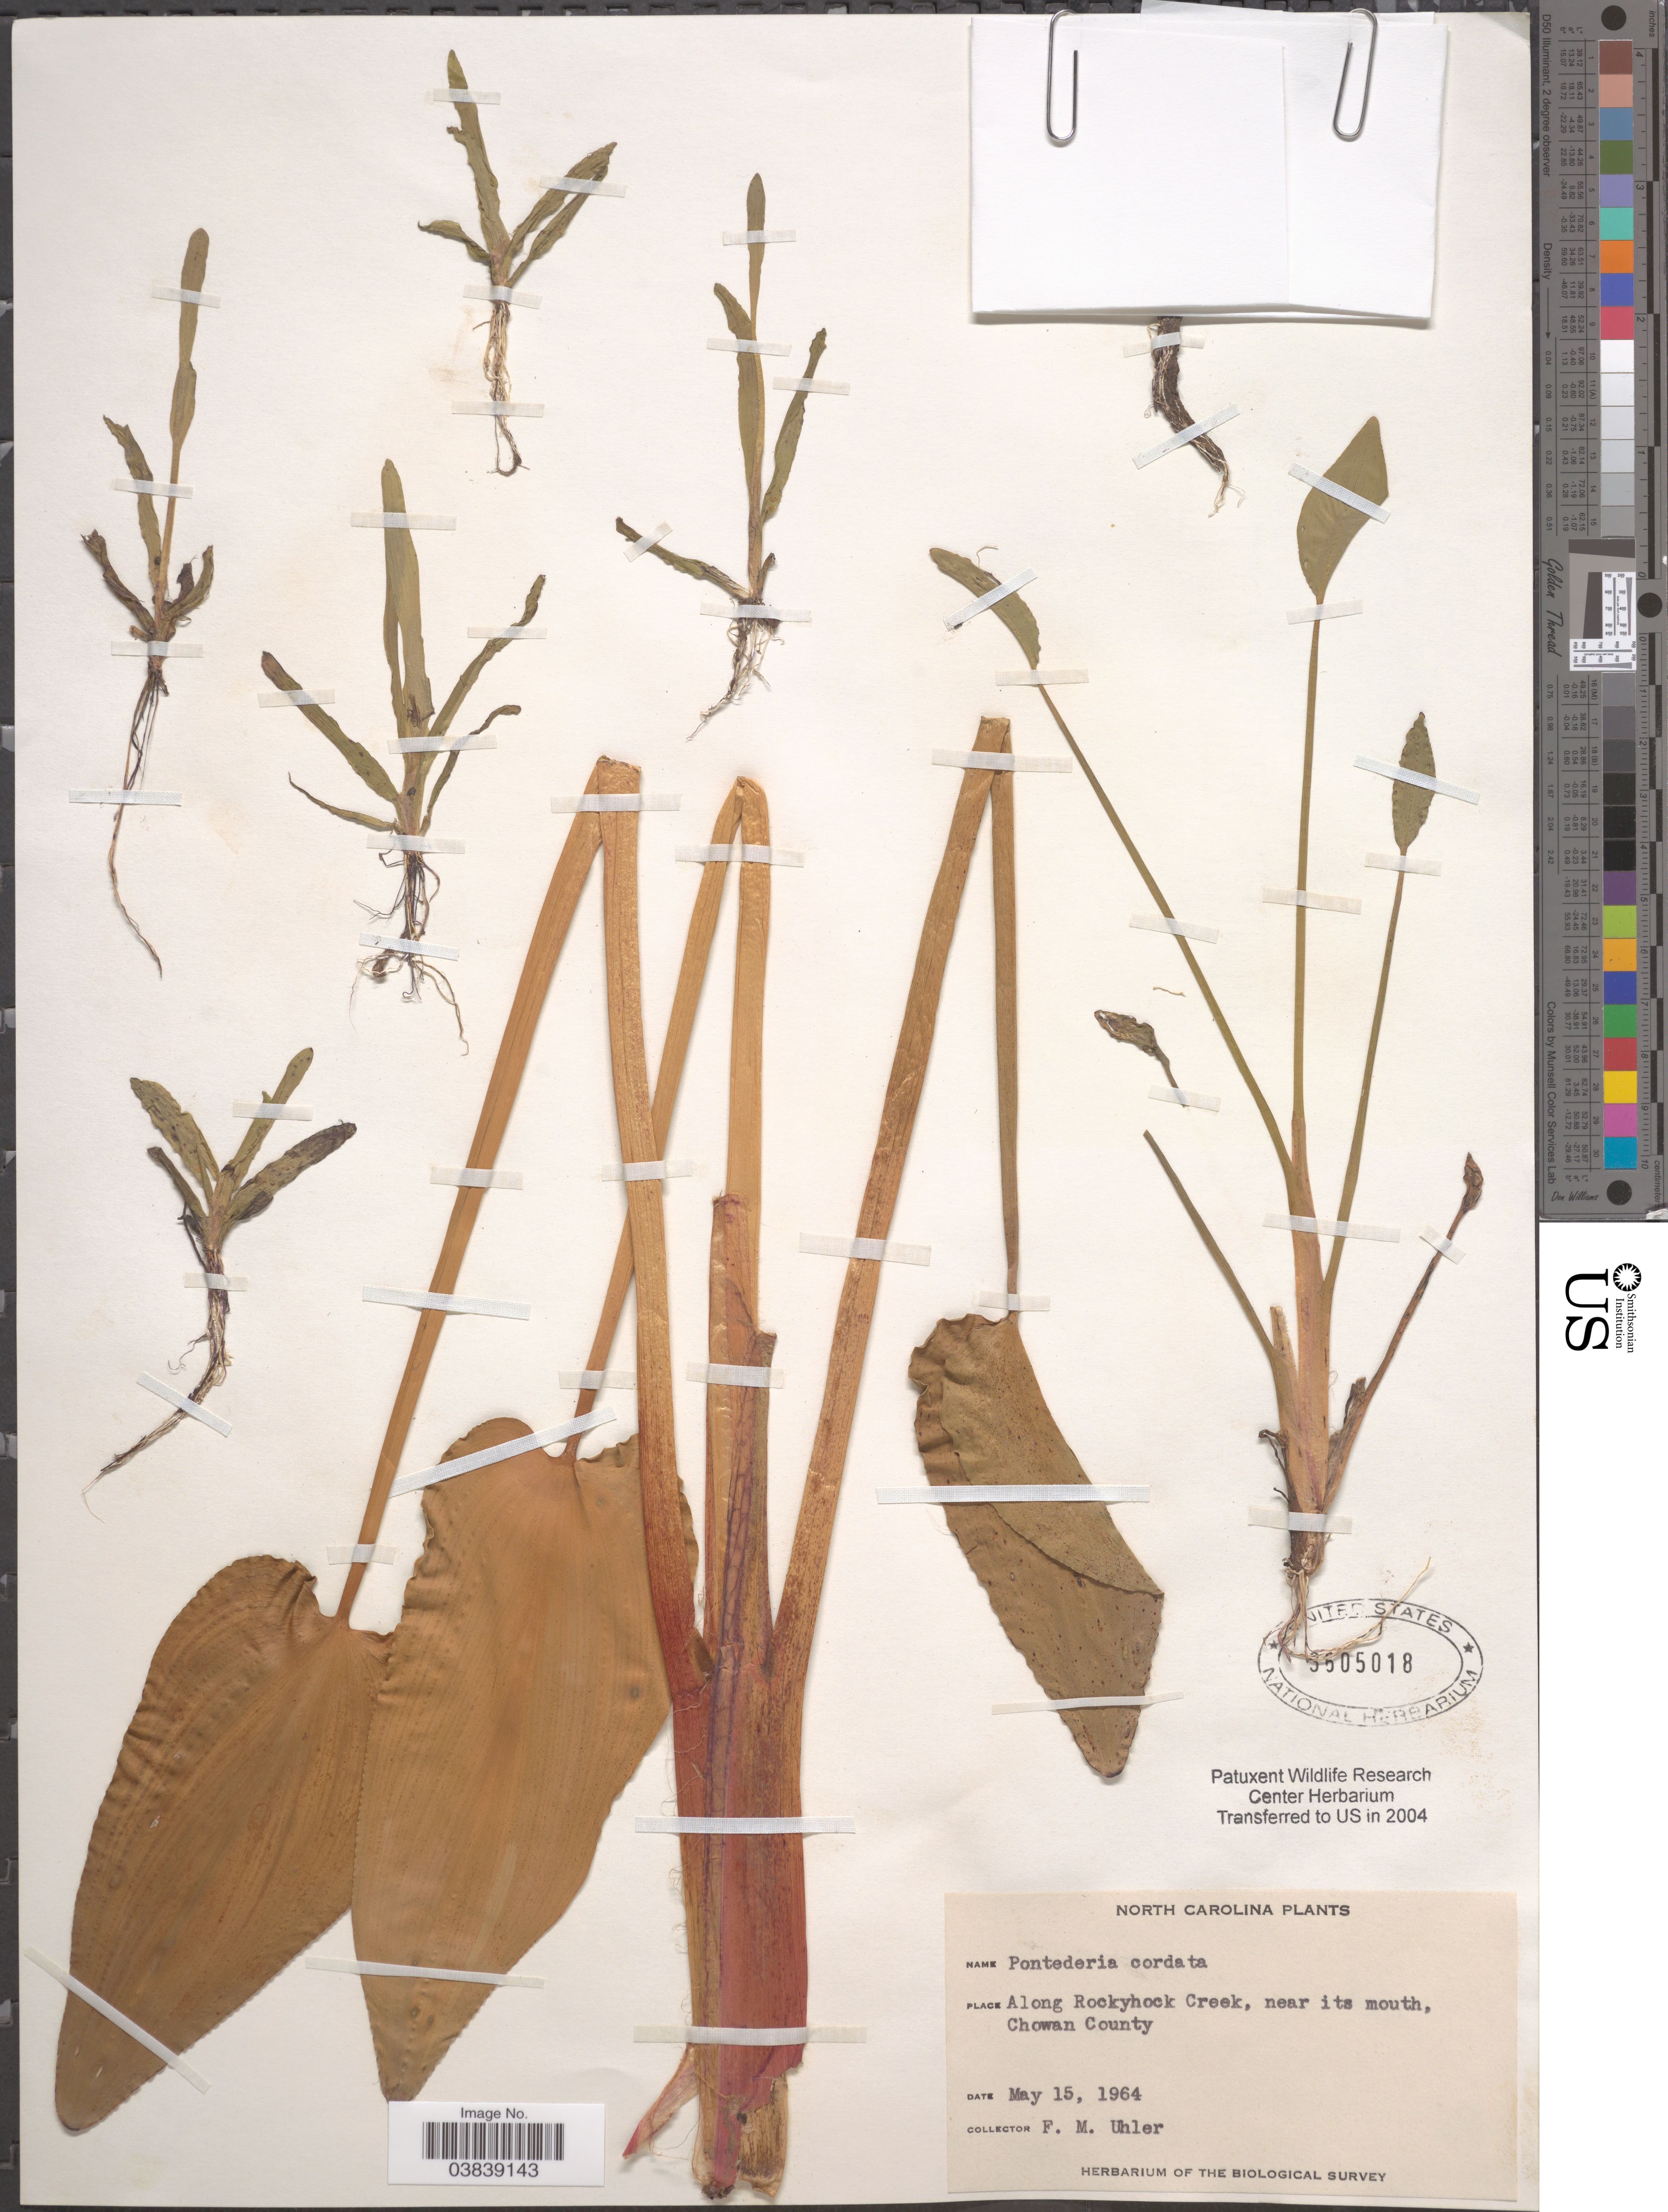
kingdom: Plantae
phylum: Tracheophyta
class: Liliopsida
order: Commelinales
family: Pontederiaceae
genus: Pontederia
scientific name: Pontederia cordata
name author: L.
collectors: F. M. Uhler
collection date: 1964-05-15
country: United States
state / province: North Carolina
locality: Along Rockyhock Creek, near its mouth, Chowan County.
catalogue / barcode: US 3505018